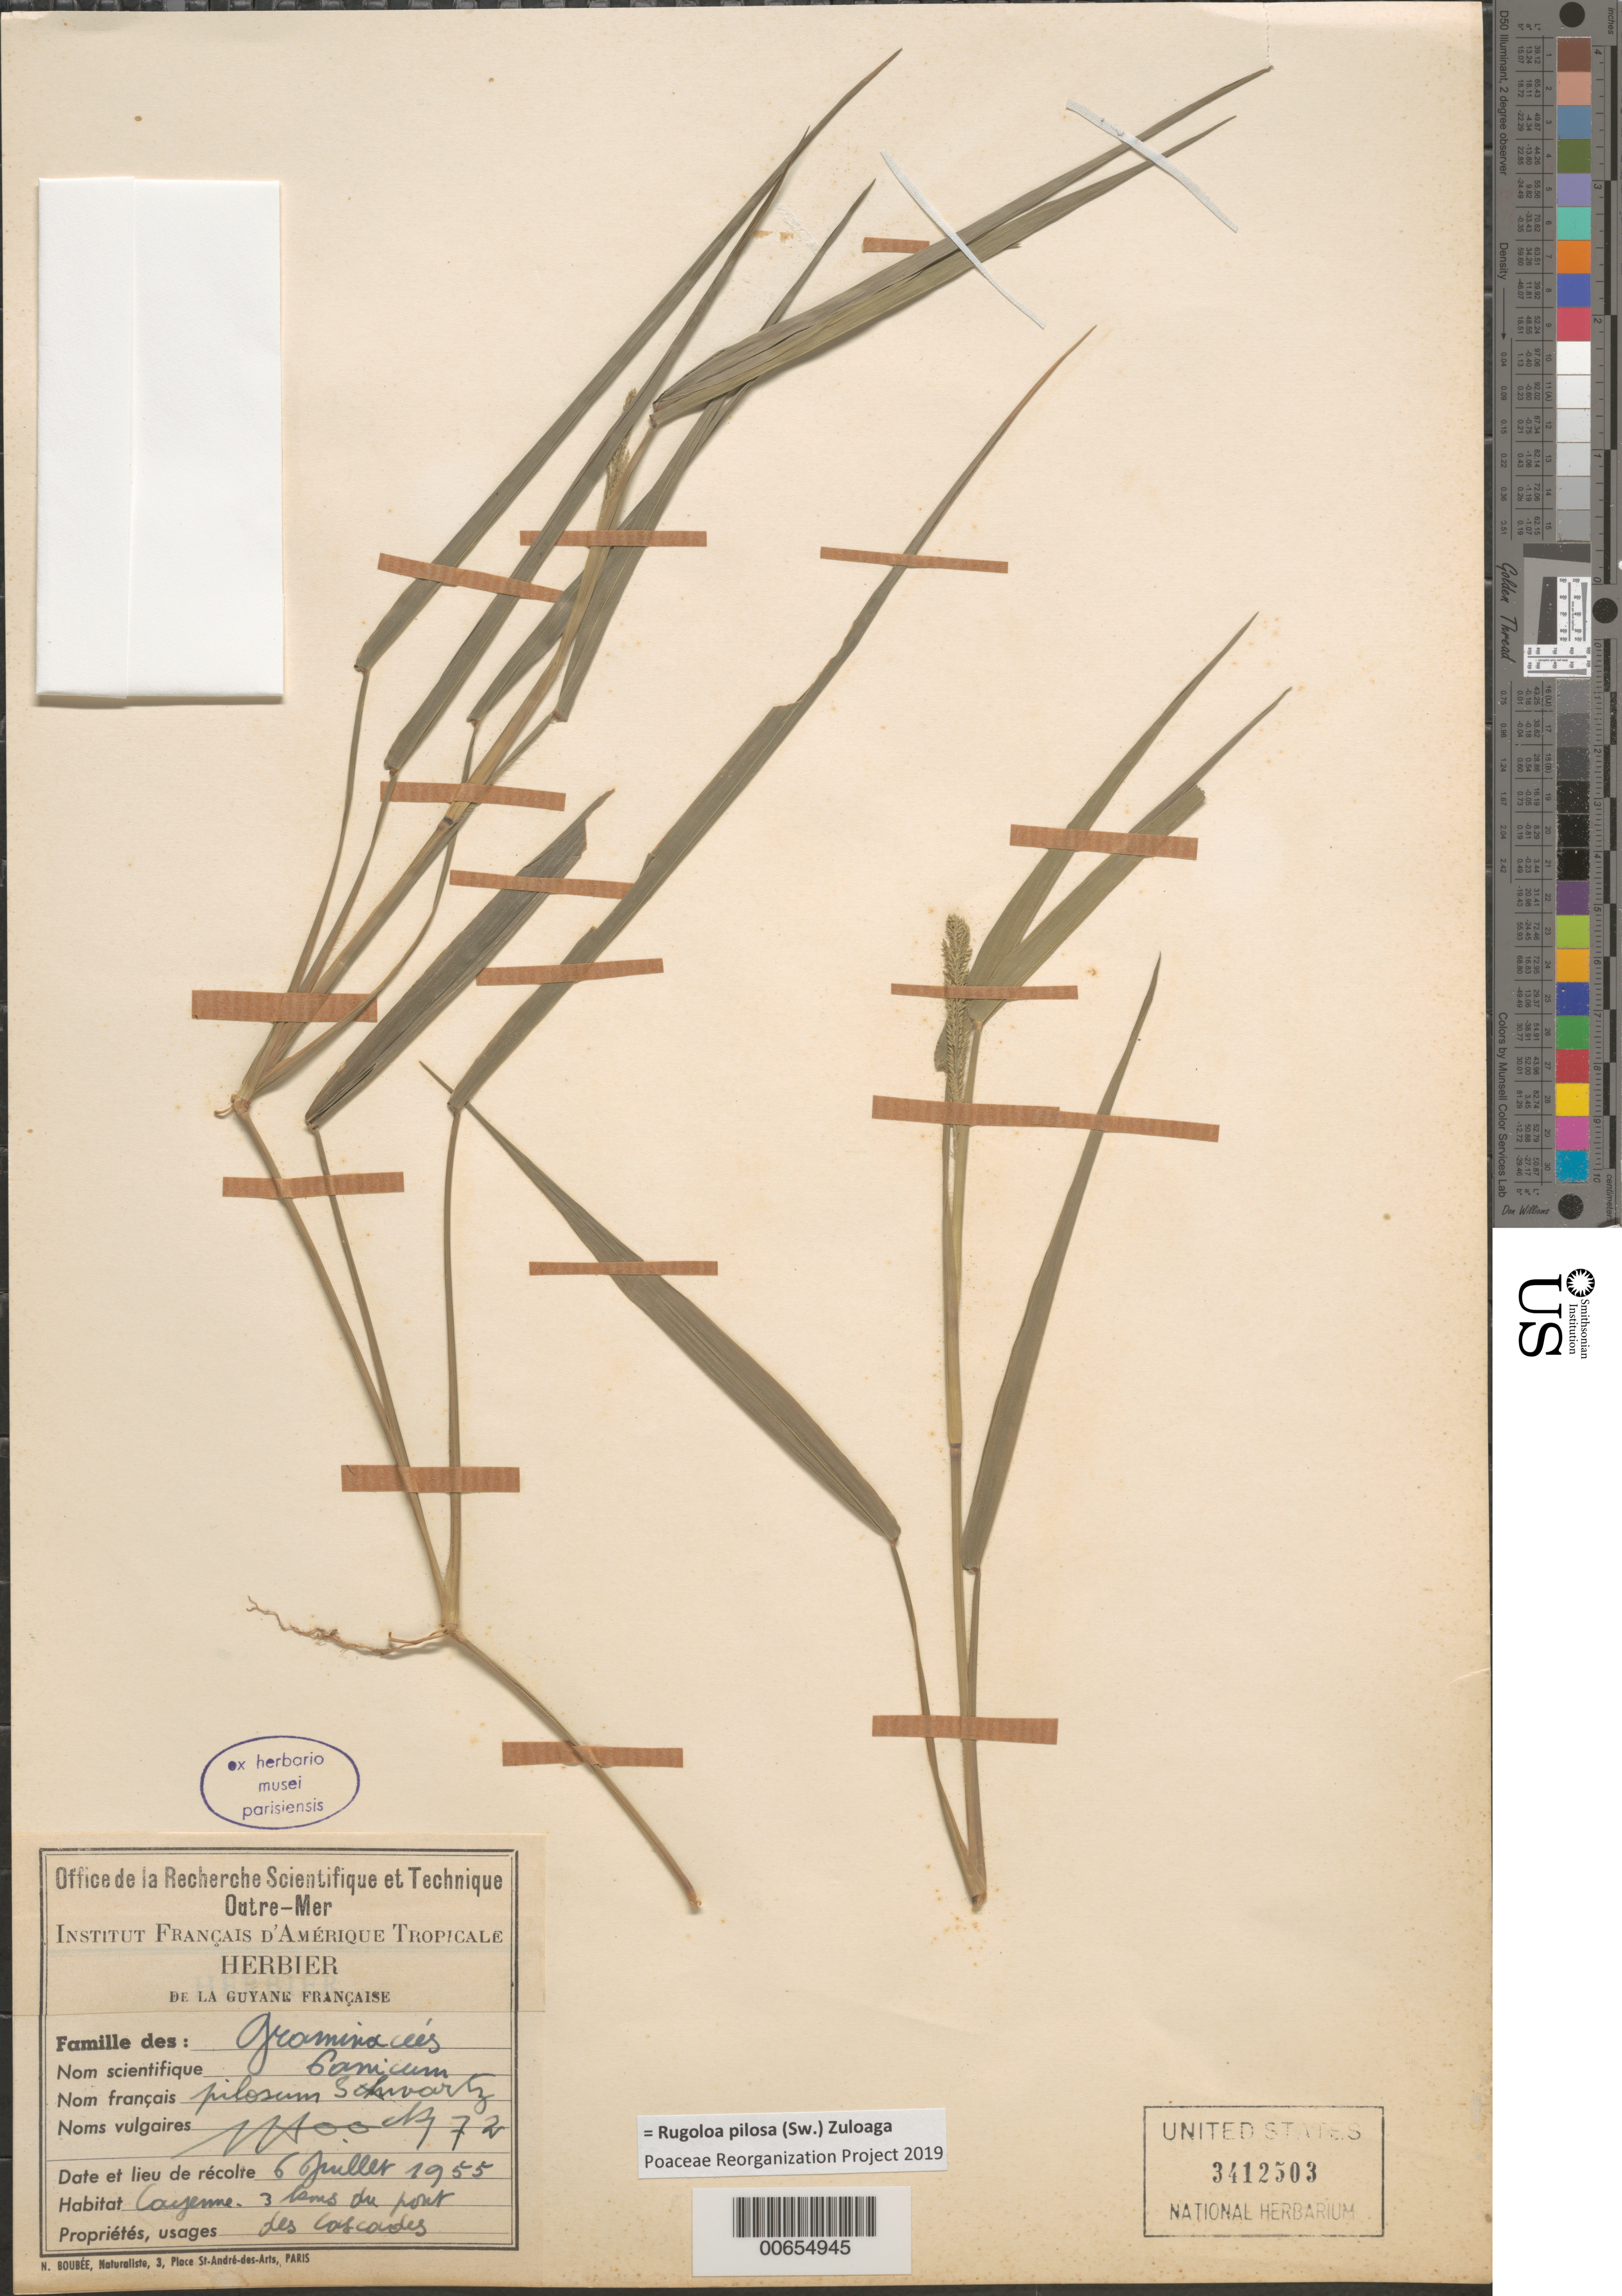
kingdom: Plantae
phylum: Tracheophyta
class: Liliopsida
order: Poales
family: Poaceae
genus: Panicum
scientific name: Panicum pilosum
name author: Sw.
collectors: J. Hoock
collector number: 72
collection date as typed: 6-Jul-55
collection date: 1955-07-06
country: French Guiana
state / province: Cayenne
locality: Cayenne, 3 km du haut des Cascades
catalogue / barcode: US 3412503